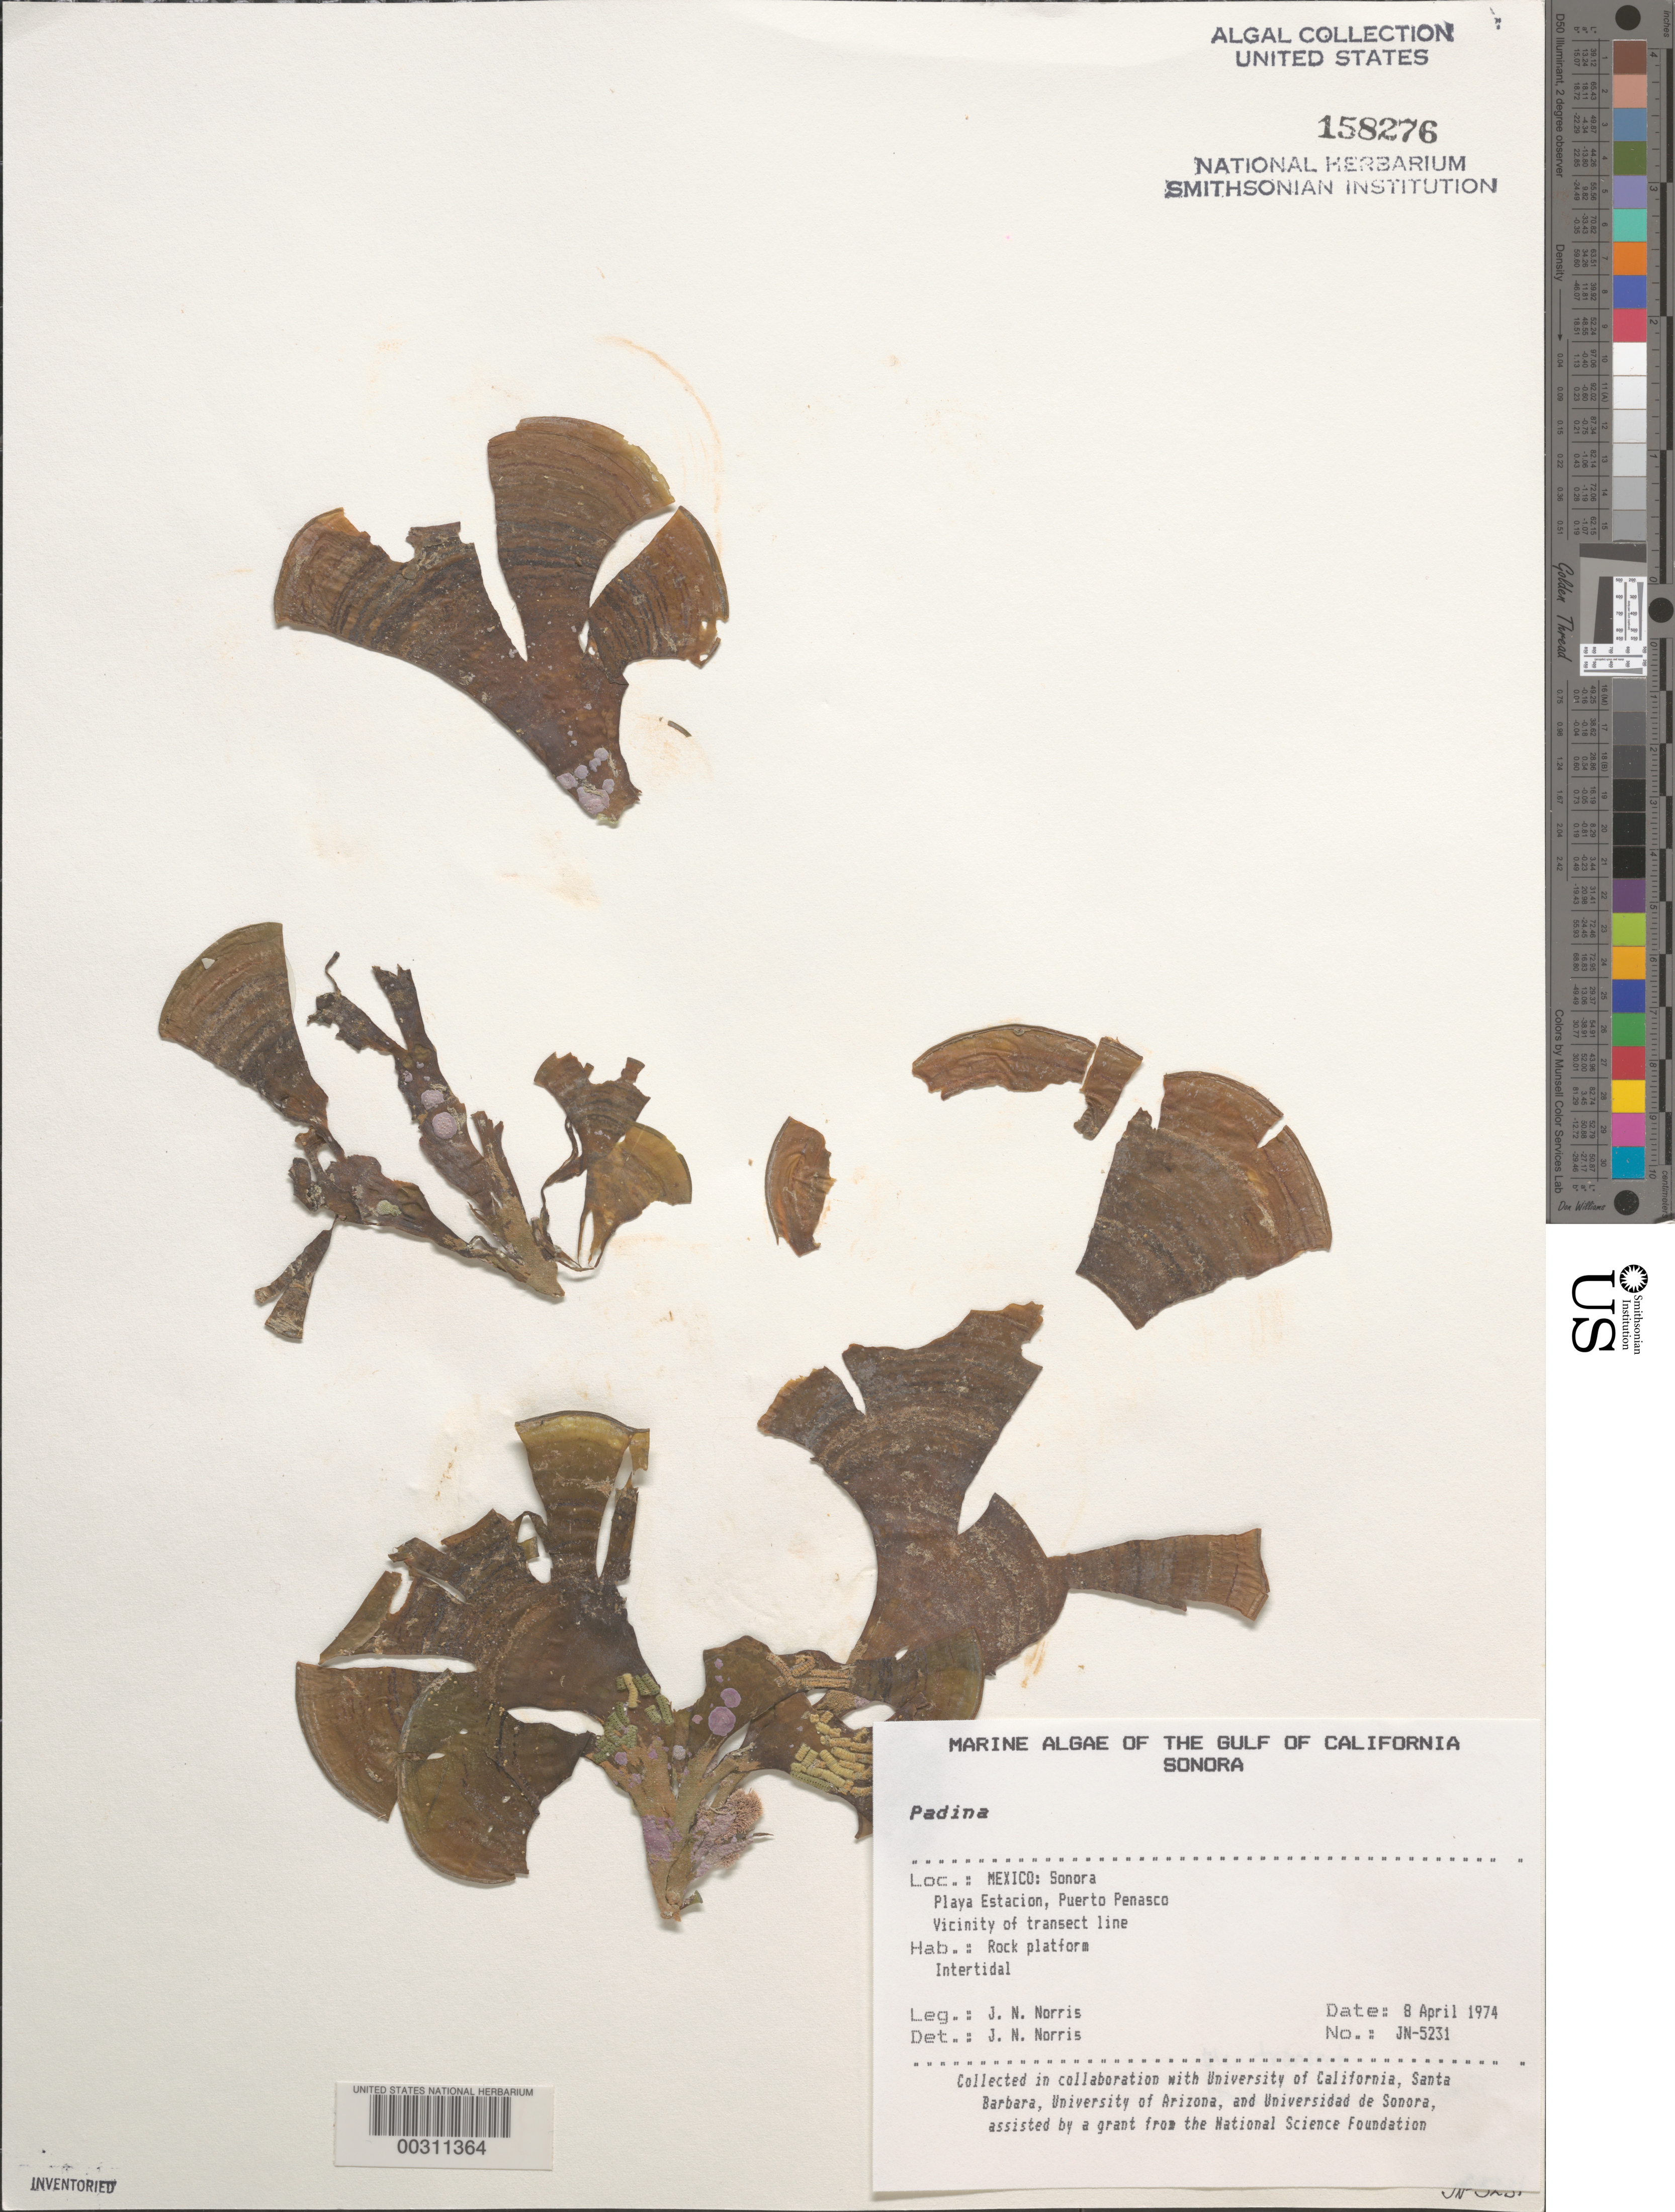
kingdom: Chromista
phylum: Ochrophyta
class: Phaeophyceae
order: Dictyotales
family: Dictyotaceae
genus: Padina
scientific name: Padina durvillaei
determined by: Norris, James N.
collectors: J. N. Norris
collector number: JN-5231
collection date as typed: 08 Apr 1974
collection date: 1974-04-08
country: Mexico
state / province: Sonora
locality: Playa Estacion, Puerto Penasco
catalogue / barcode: US 158276